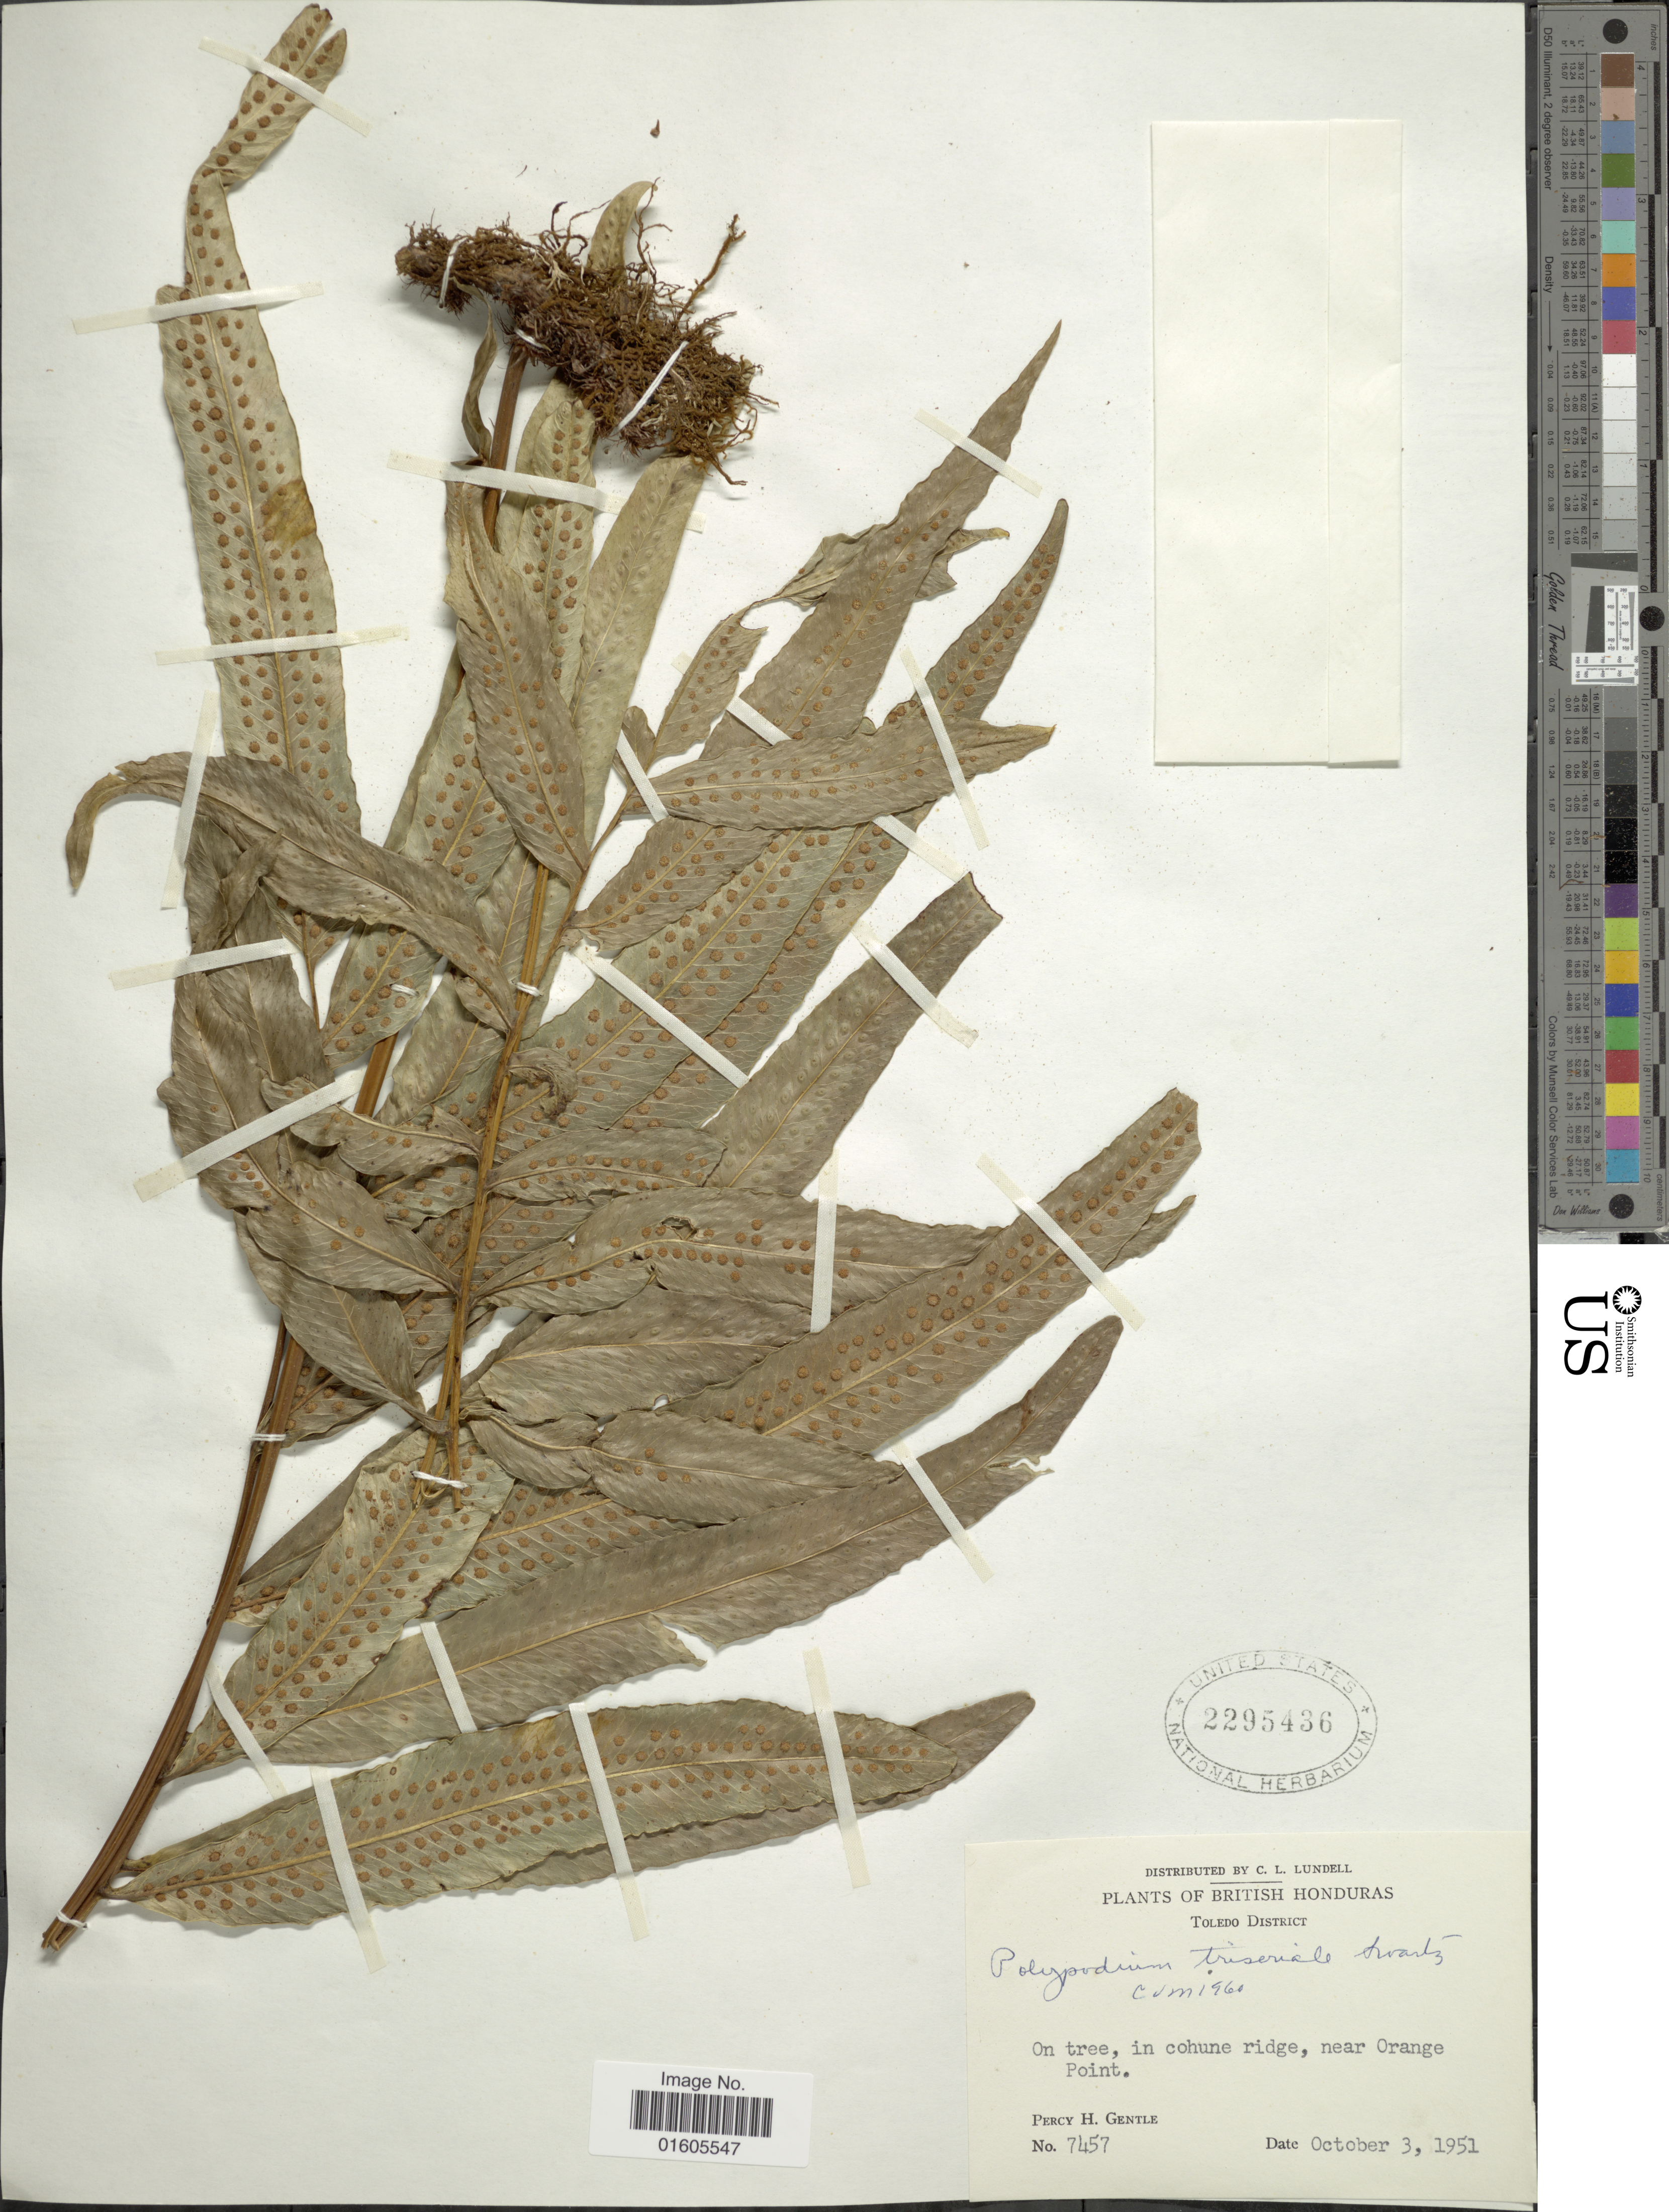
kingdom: Plantae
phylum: Tracheophyta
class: Polypodiopsida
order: Polypodiales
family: Polypodiaceae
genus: Serpocaulon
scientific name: Serpocaulon triseriale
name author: (Sw.) A.R. Sm.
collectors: P. H. Gentle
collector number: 7457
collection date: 1951-10-03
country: Belize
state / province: Toledo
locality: British Honduras, Toledo District, On tree, in cohune ridge, near Orange Point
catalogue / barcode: US 2295436